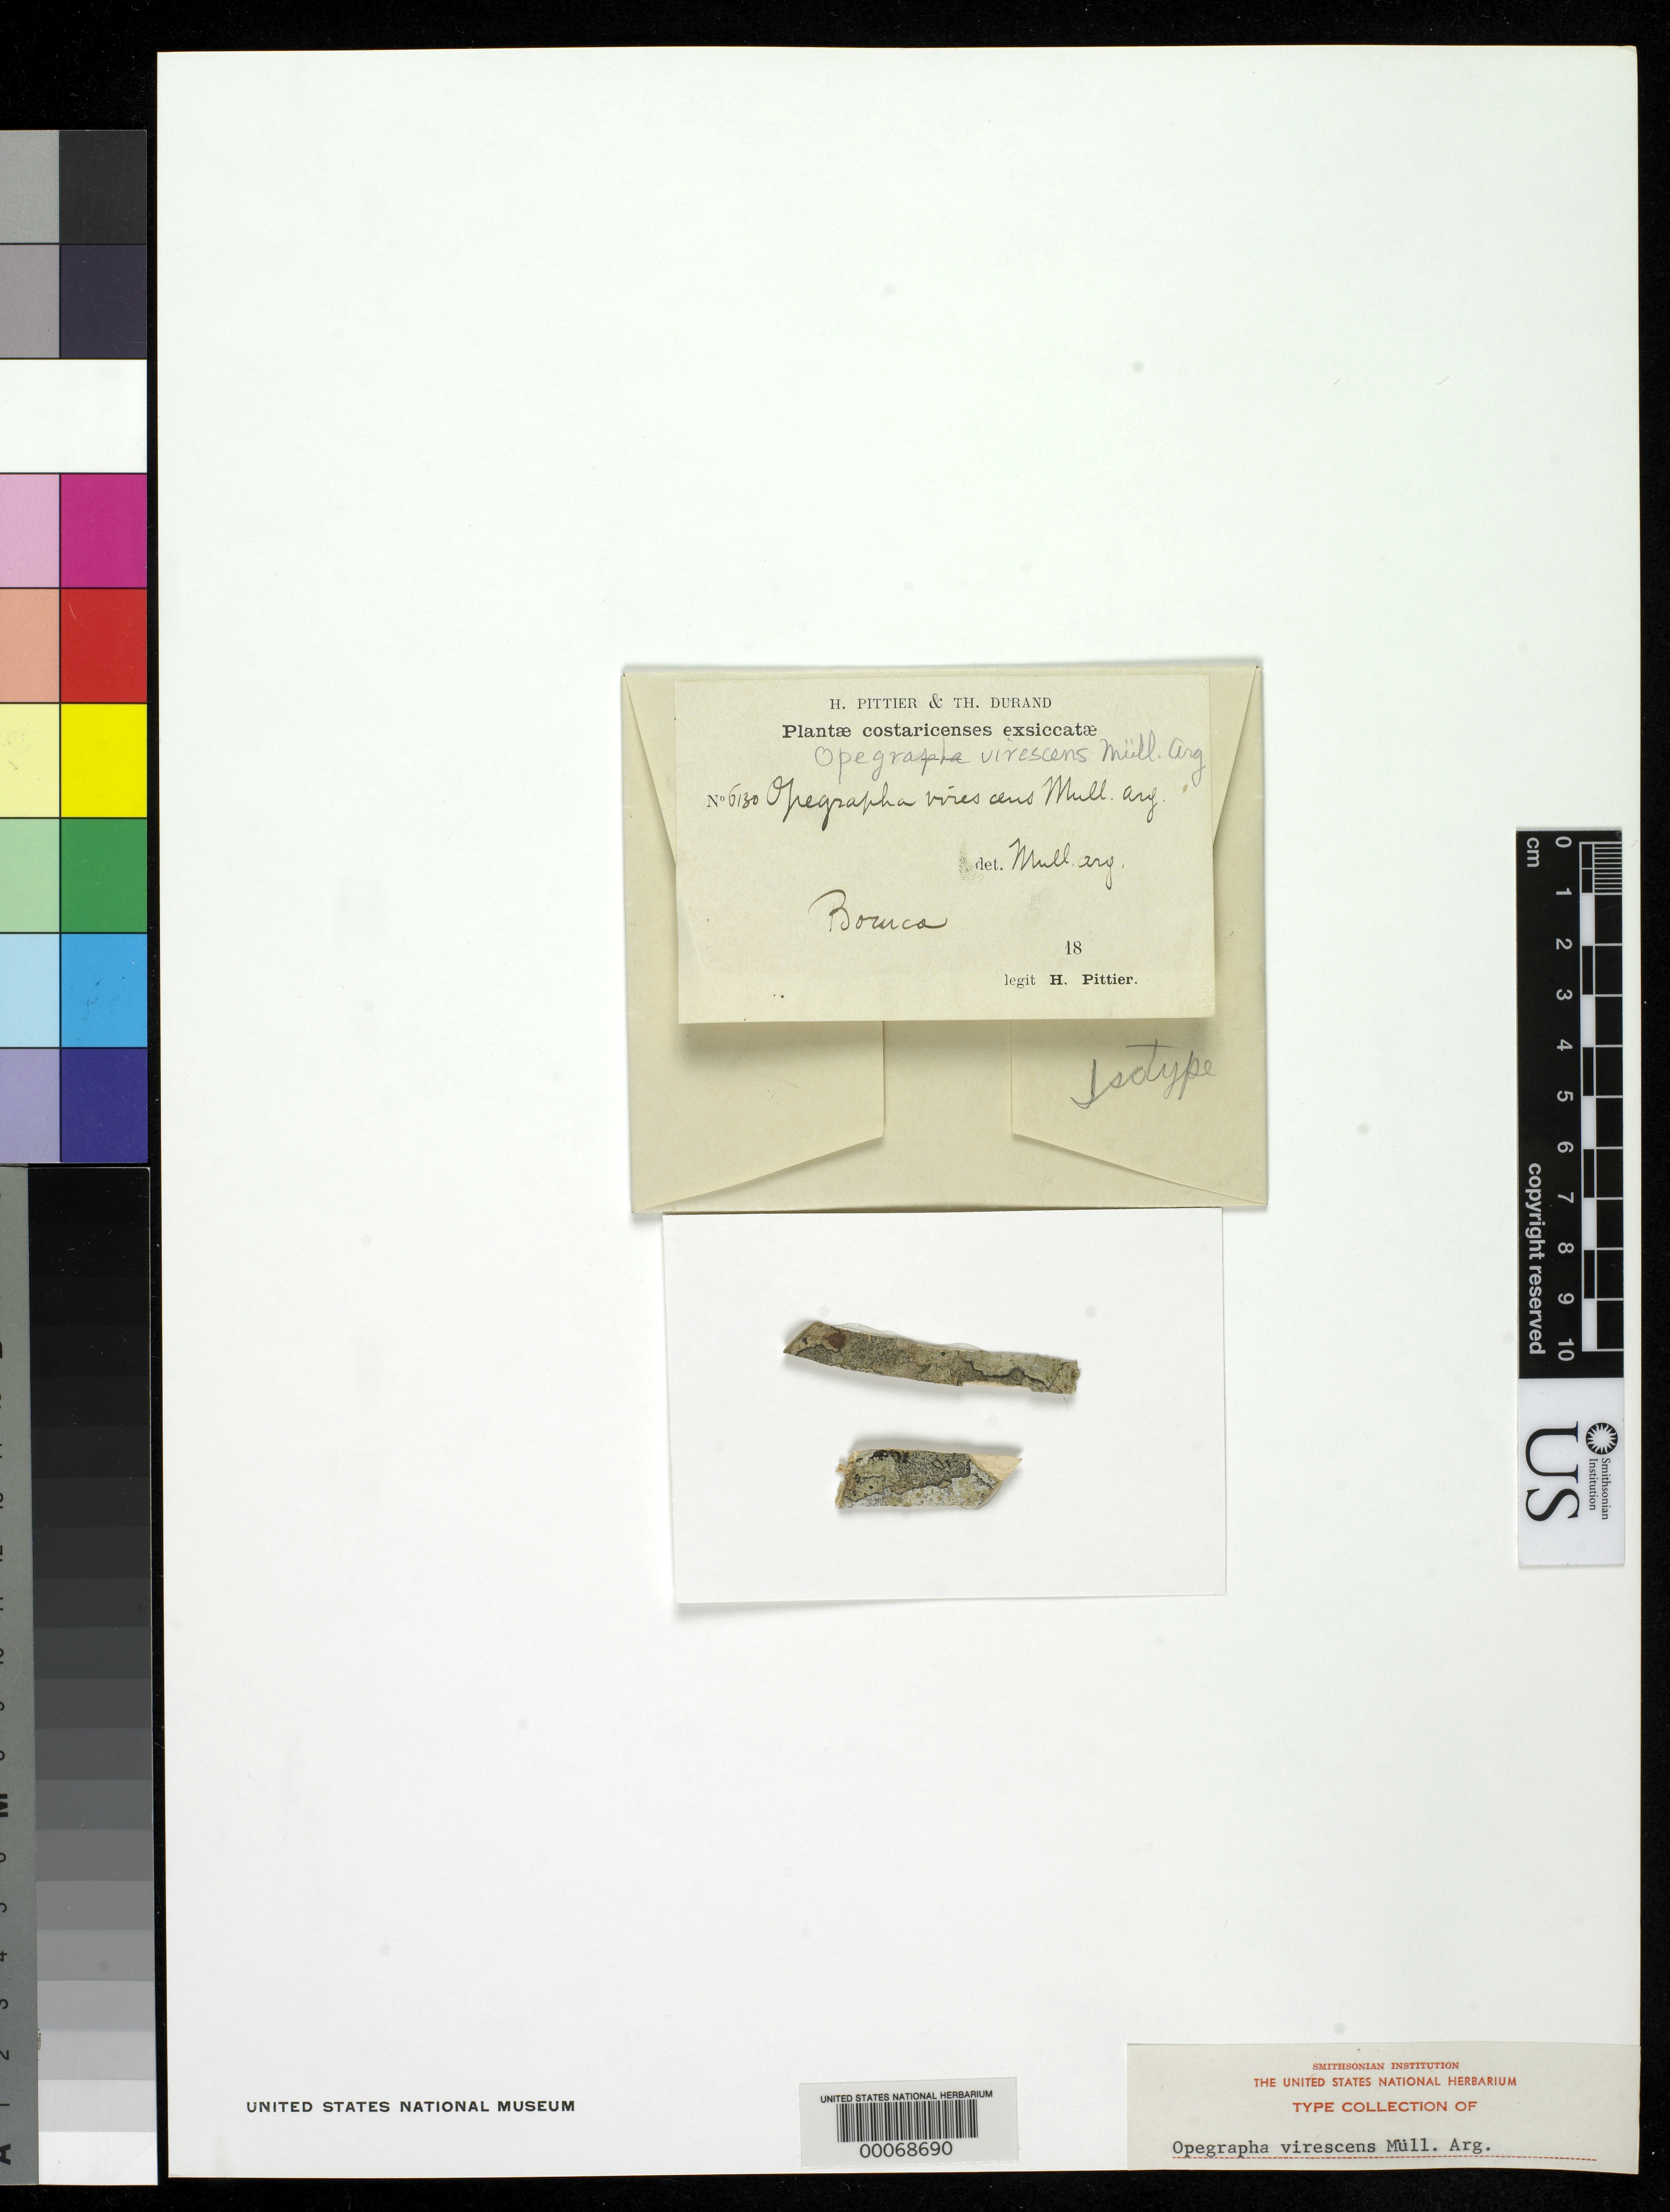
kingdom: Fungi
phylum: Ascomycota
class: Arthoniomycetes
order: Arthoniales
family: Opegraphaceae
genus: Opegrapha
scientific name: Opegrapha virescens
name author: Müll. Arg.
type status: Isotype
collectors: H. F. Pittier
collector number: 6130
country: Costa Rica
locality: Boruca